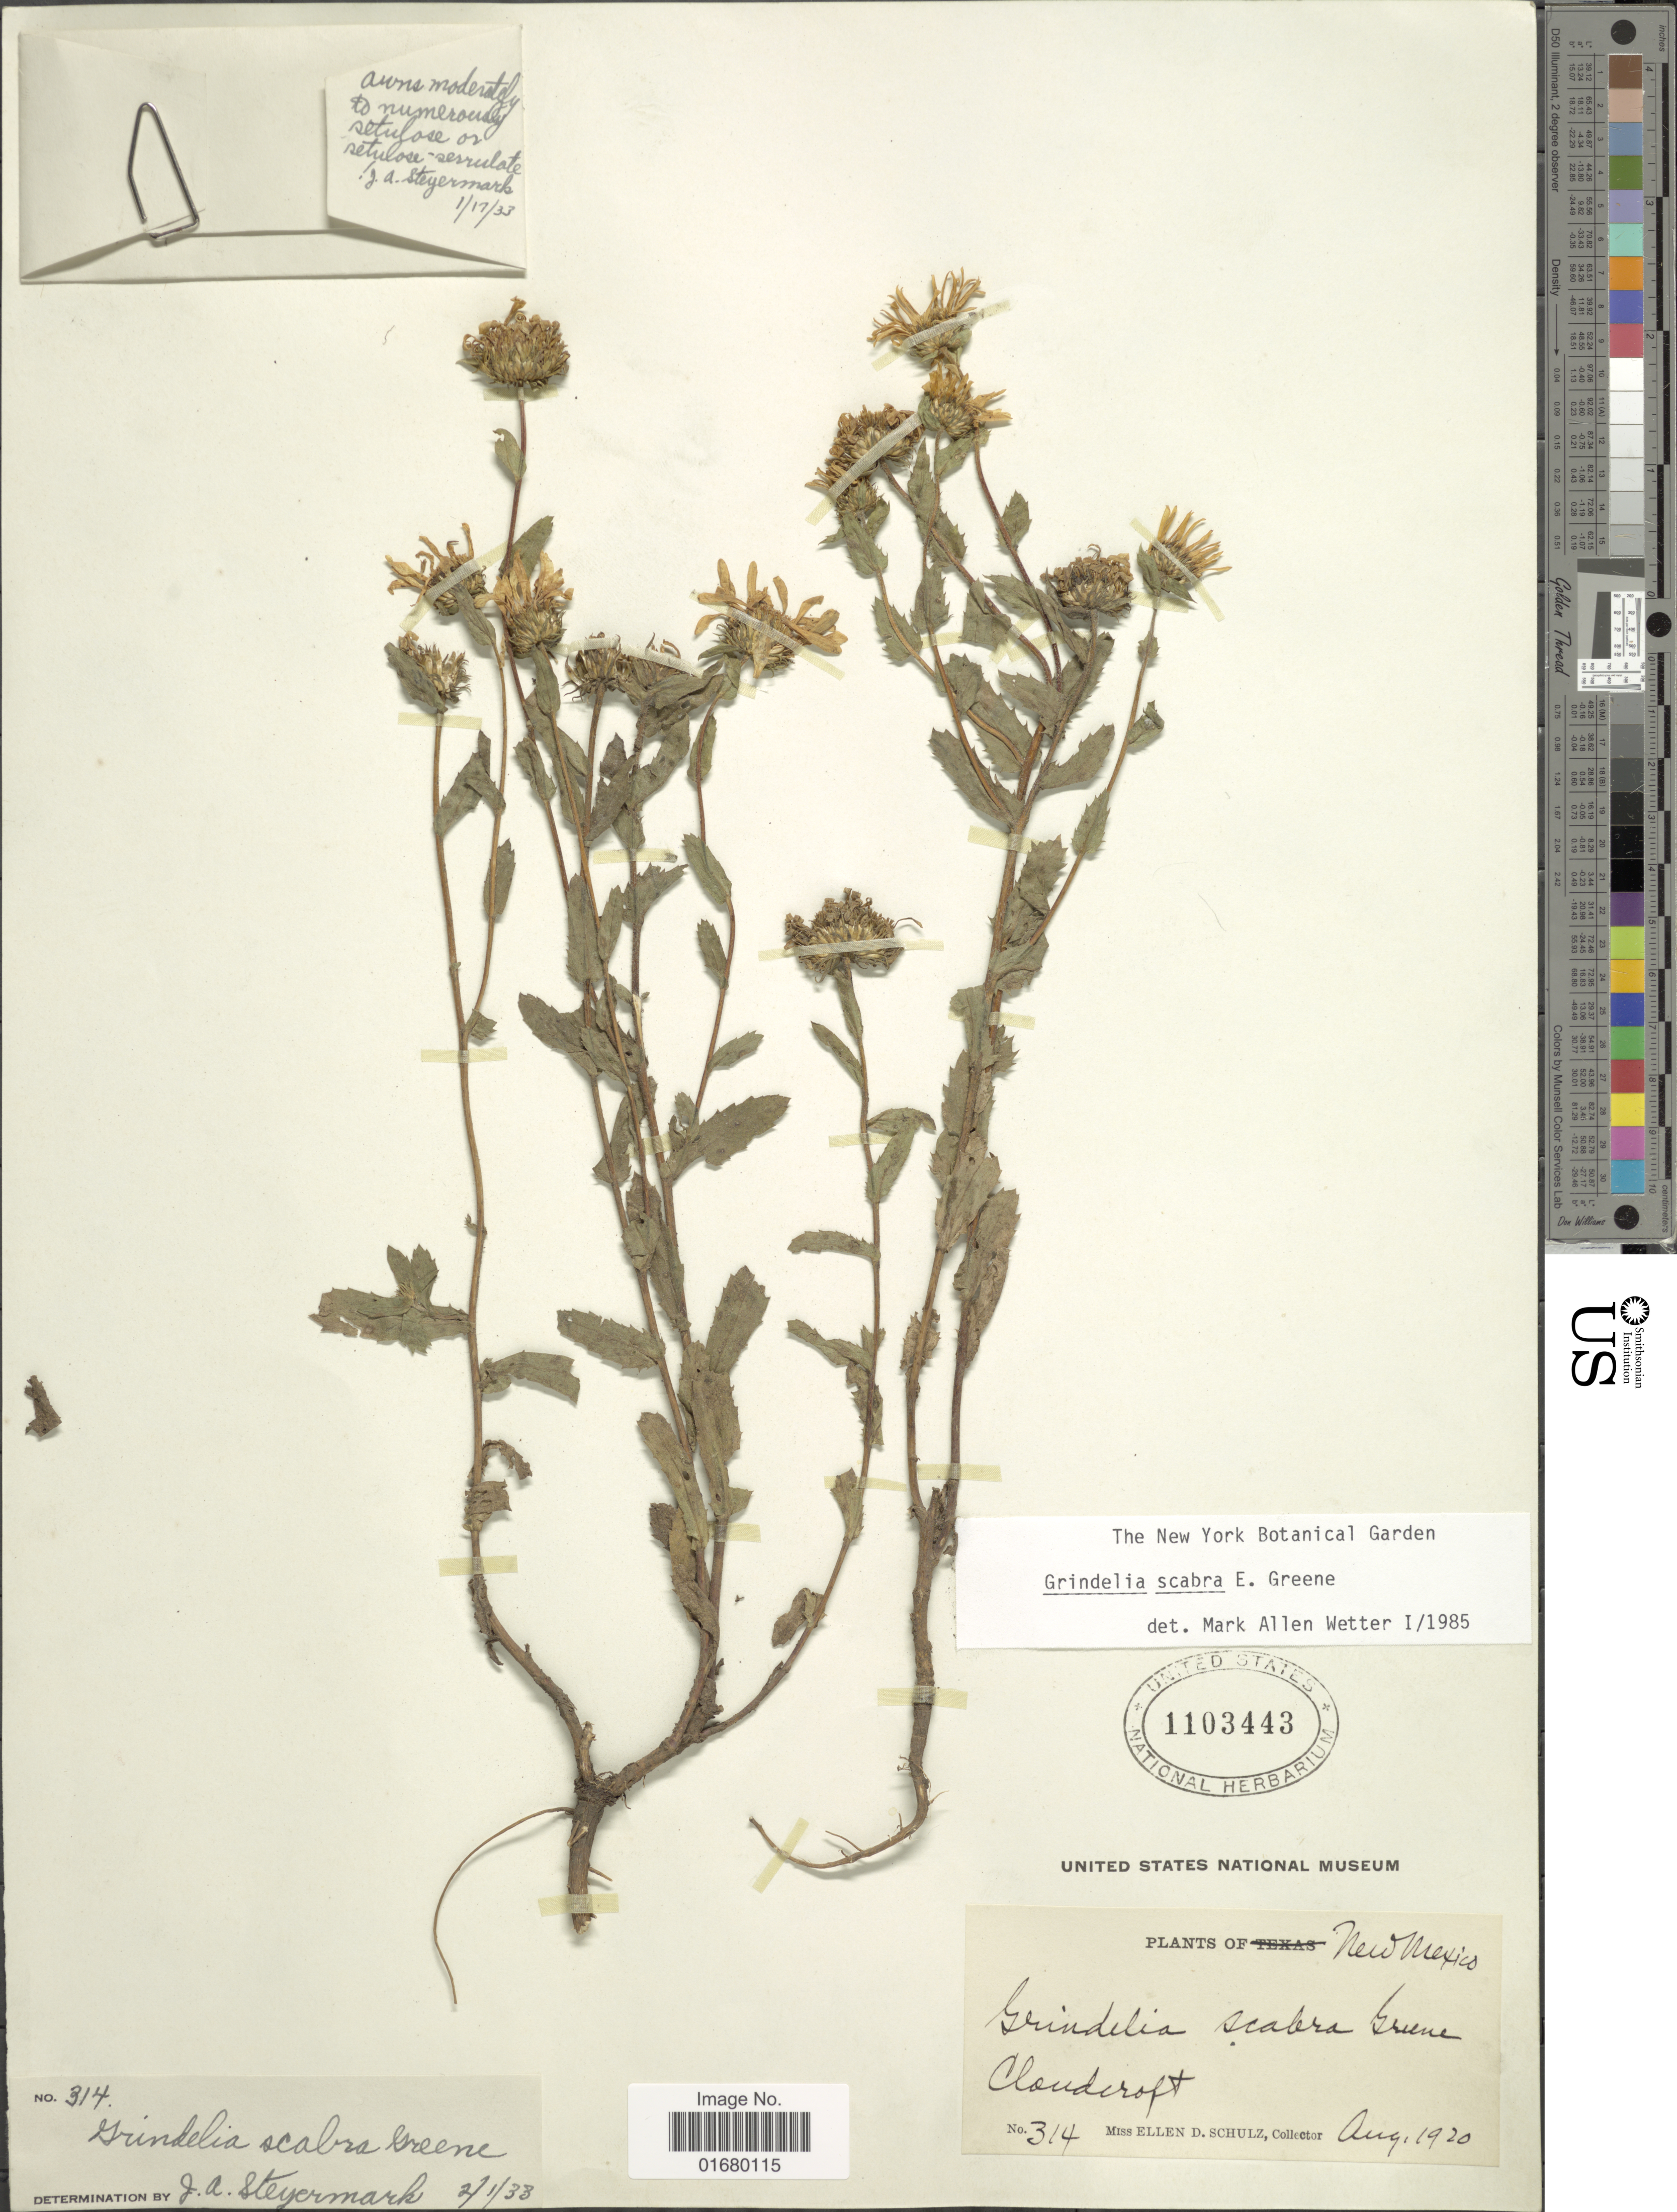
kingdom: Plantae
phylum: Tracheophyta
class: Magnoliopsida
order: Asterales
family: Asteraceae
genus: Grindelia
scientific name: Grindelia scabra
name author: Greene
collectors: E. D. Schulz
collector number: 314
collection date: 1920-08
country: United States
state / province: New Mexico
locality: Cloyderoft.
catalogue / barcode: US 1103443